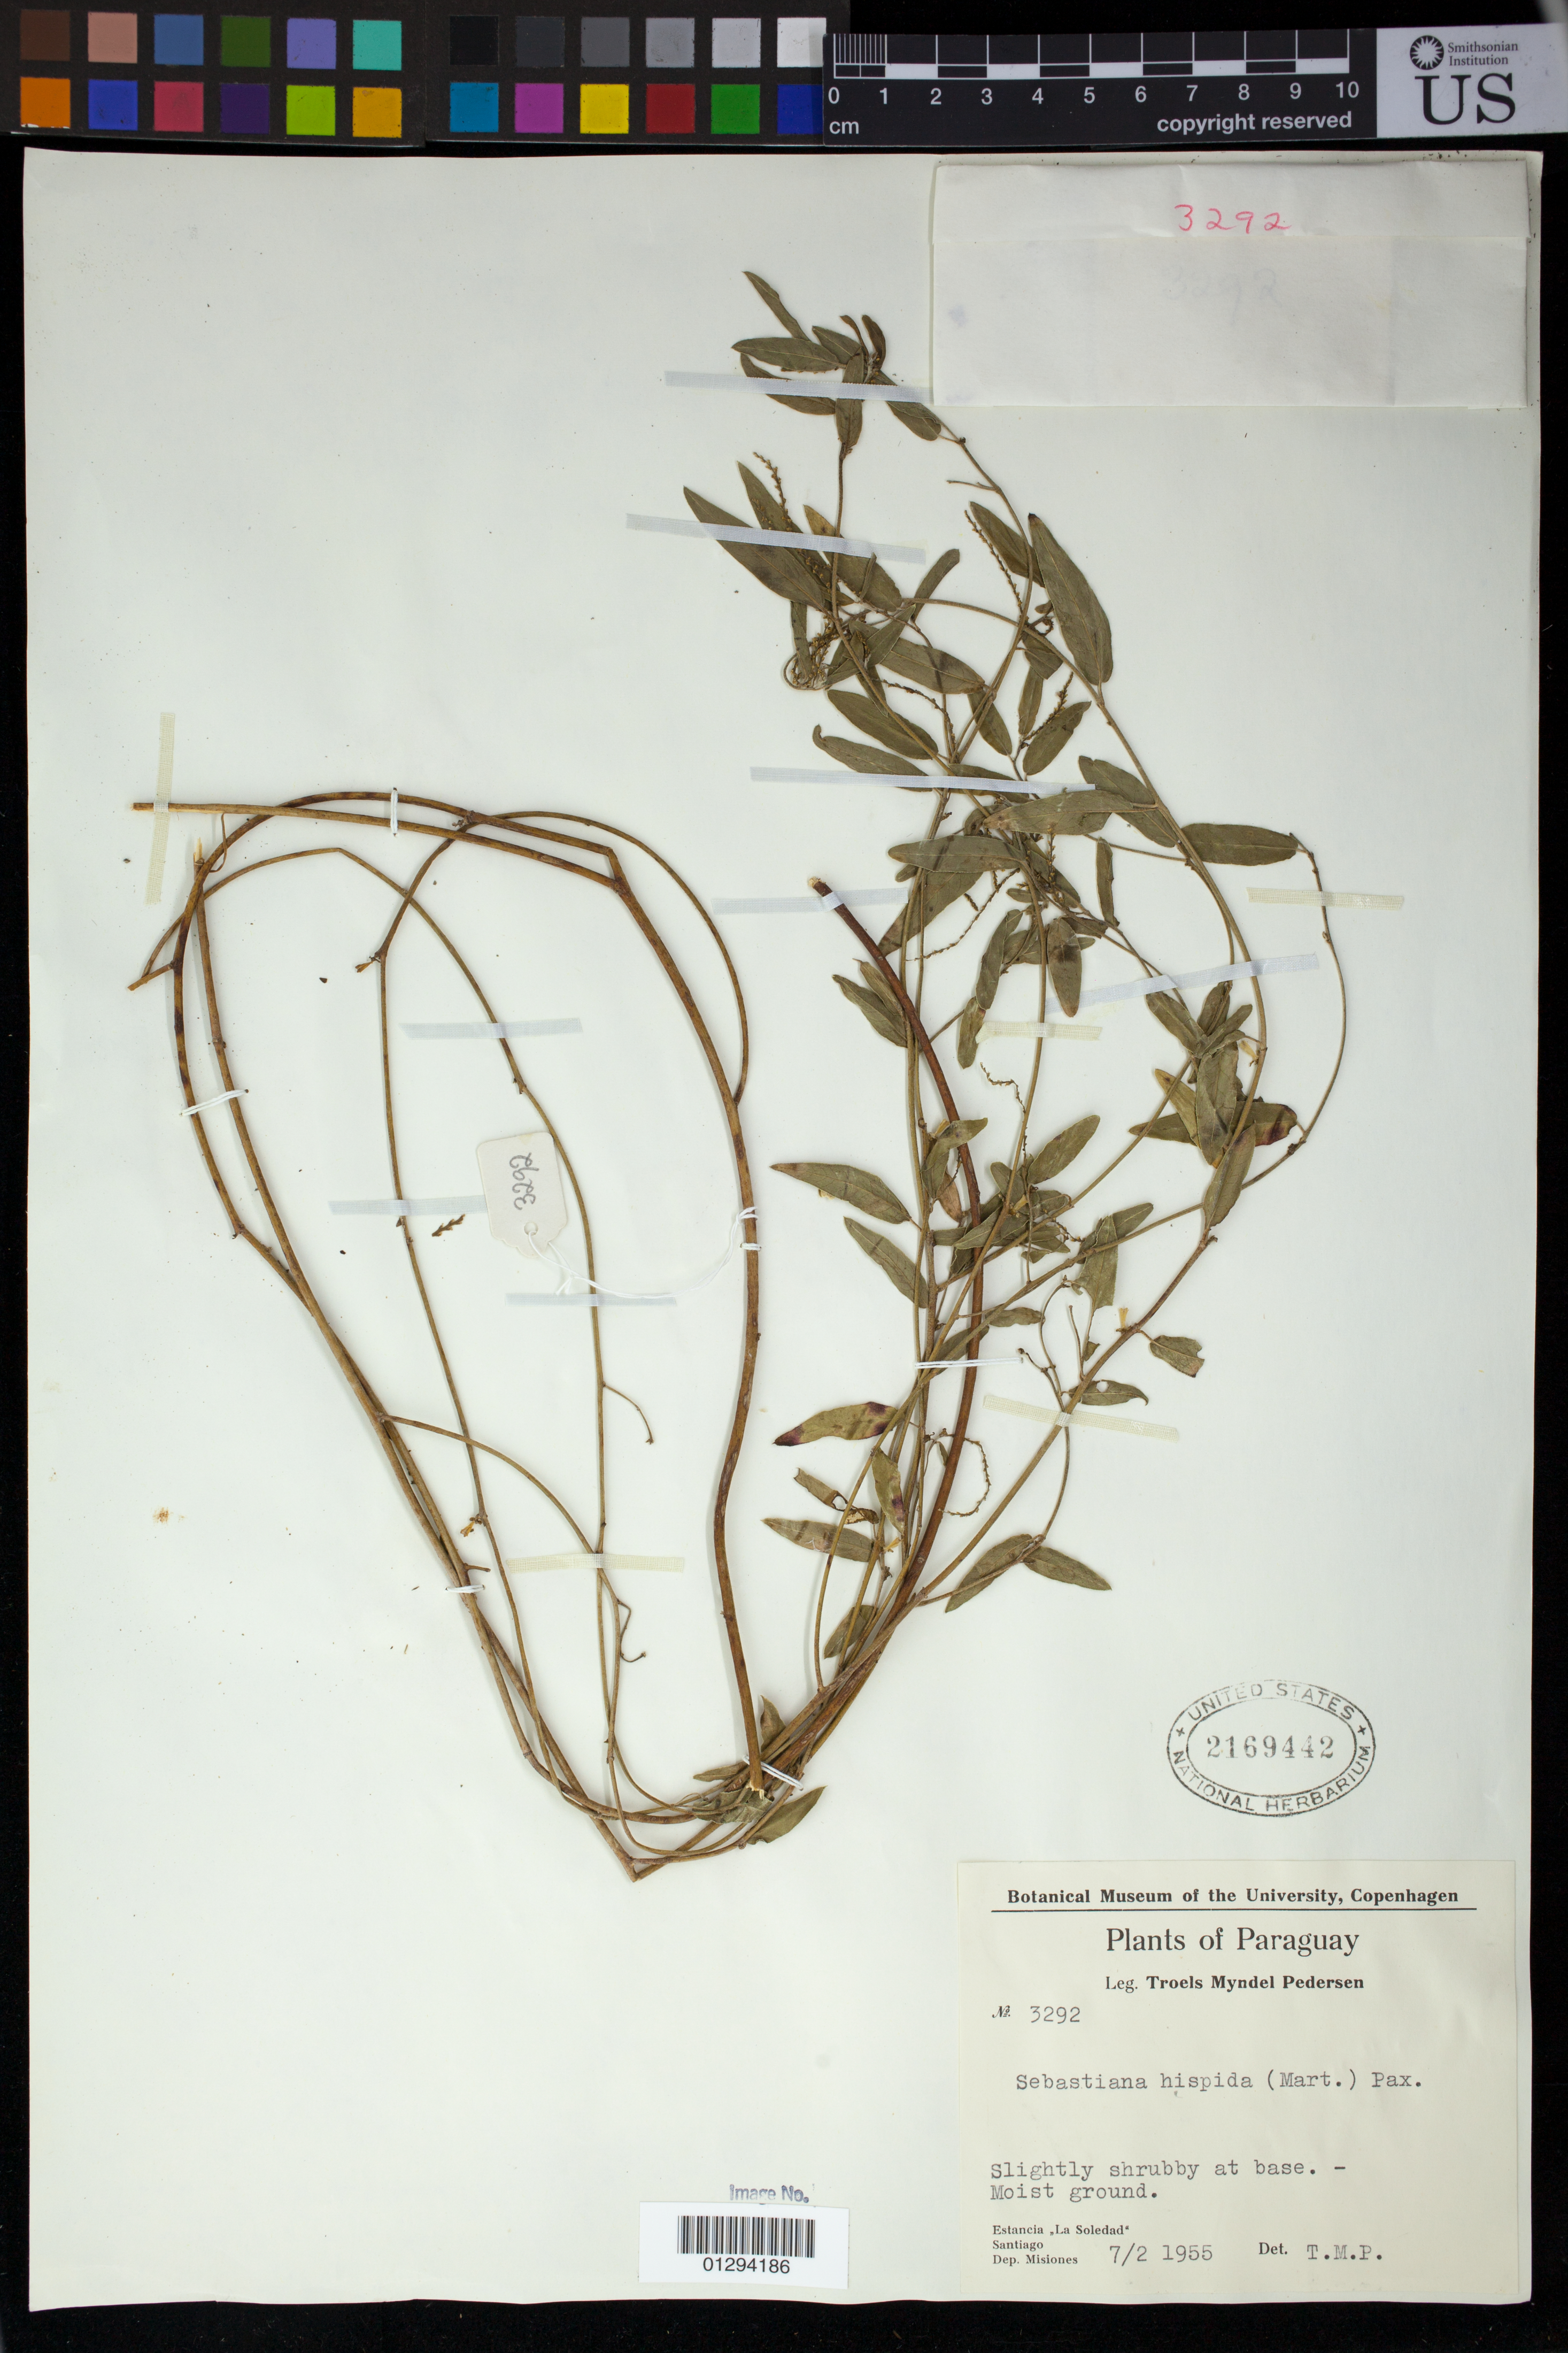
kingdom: Plantae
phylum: Tracheophyta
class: Magnoliopsida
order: Malpighiales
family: Euphorbiaceae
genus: Sebastiania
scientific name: Sebastiania hispida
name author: (Mart.) Pax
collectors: T. M. Pedersen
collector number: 3292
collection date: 1955-02-07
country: Paraguay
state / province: Misiones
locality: Estancia La Soledad, Santiago, Dep. Misiones.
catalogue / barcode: US 2169442